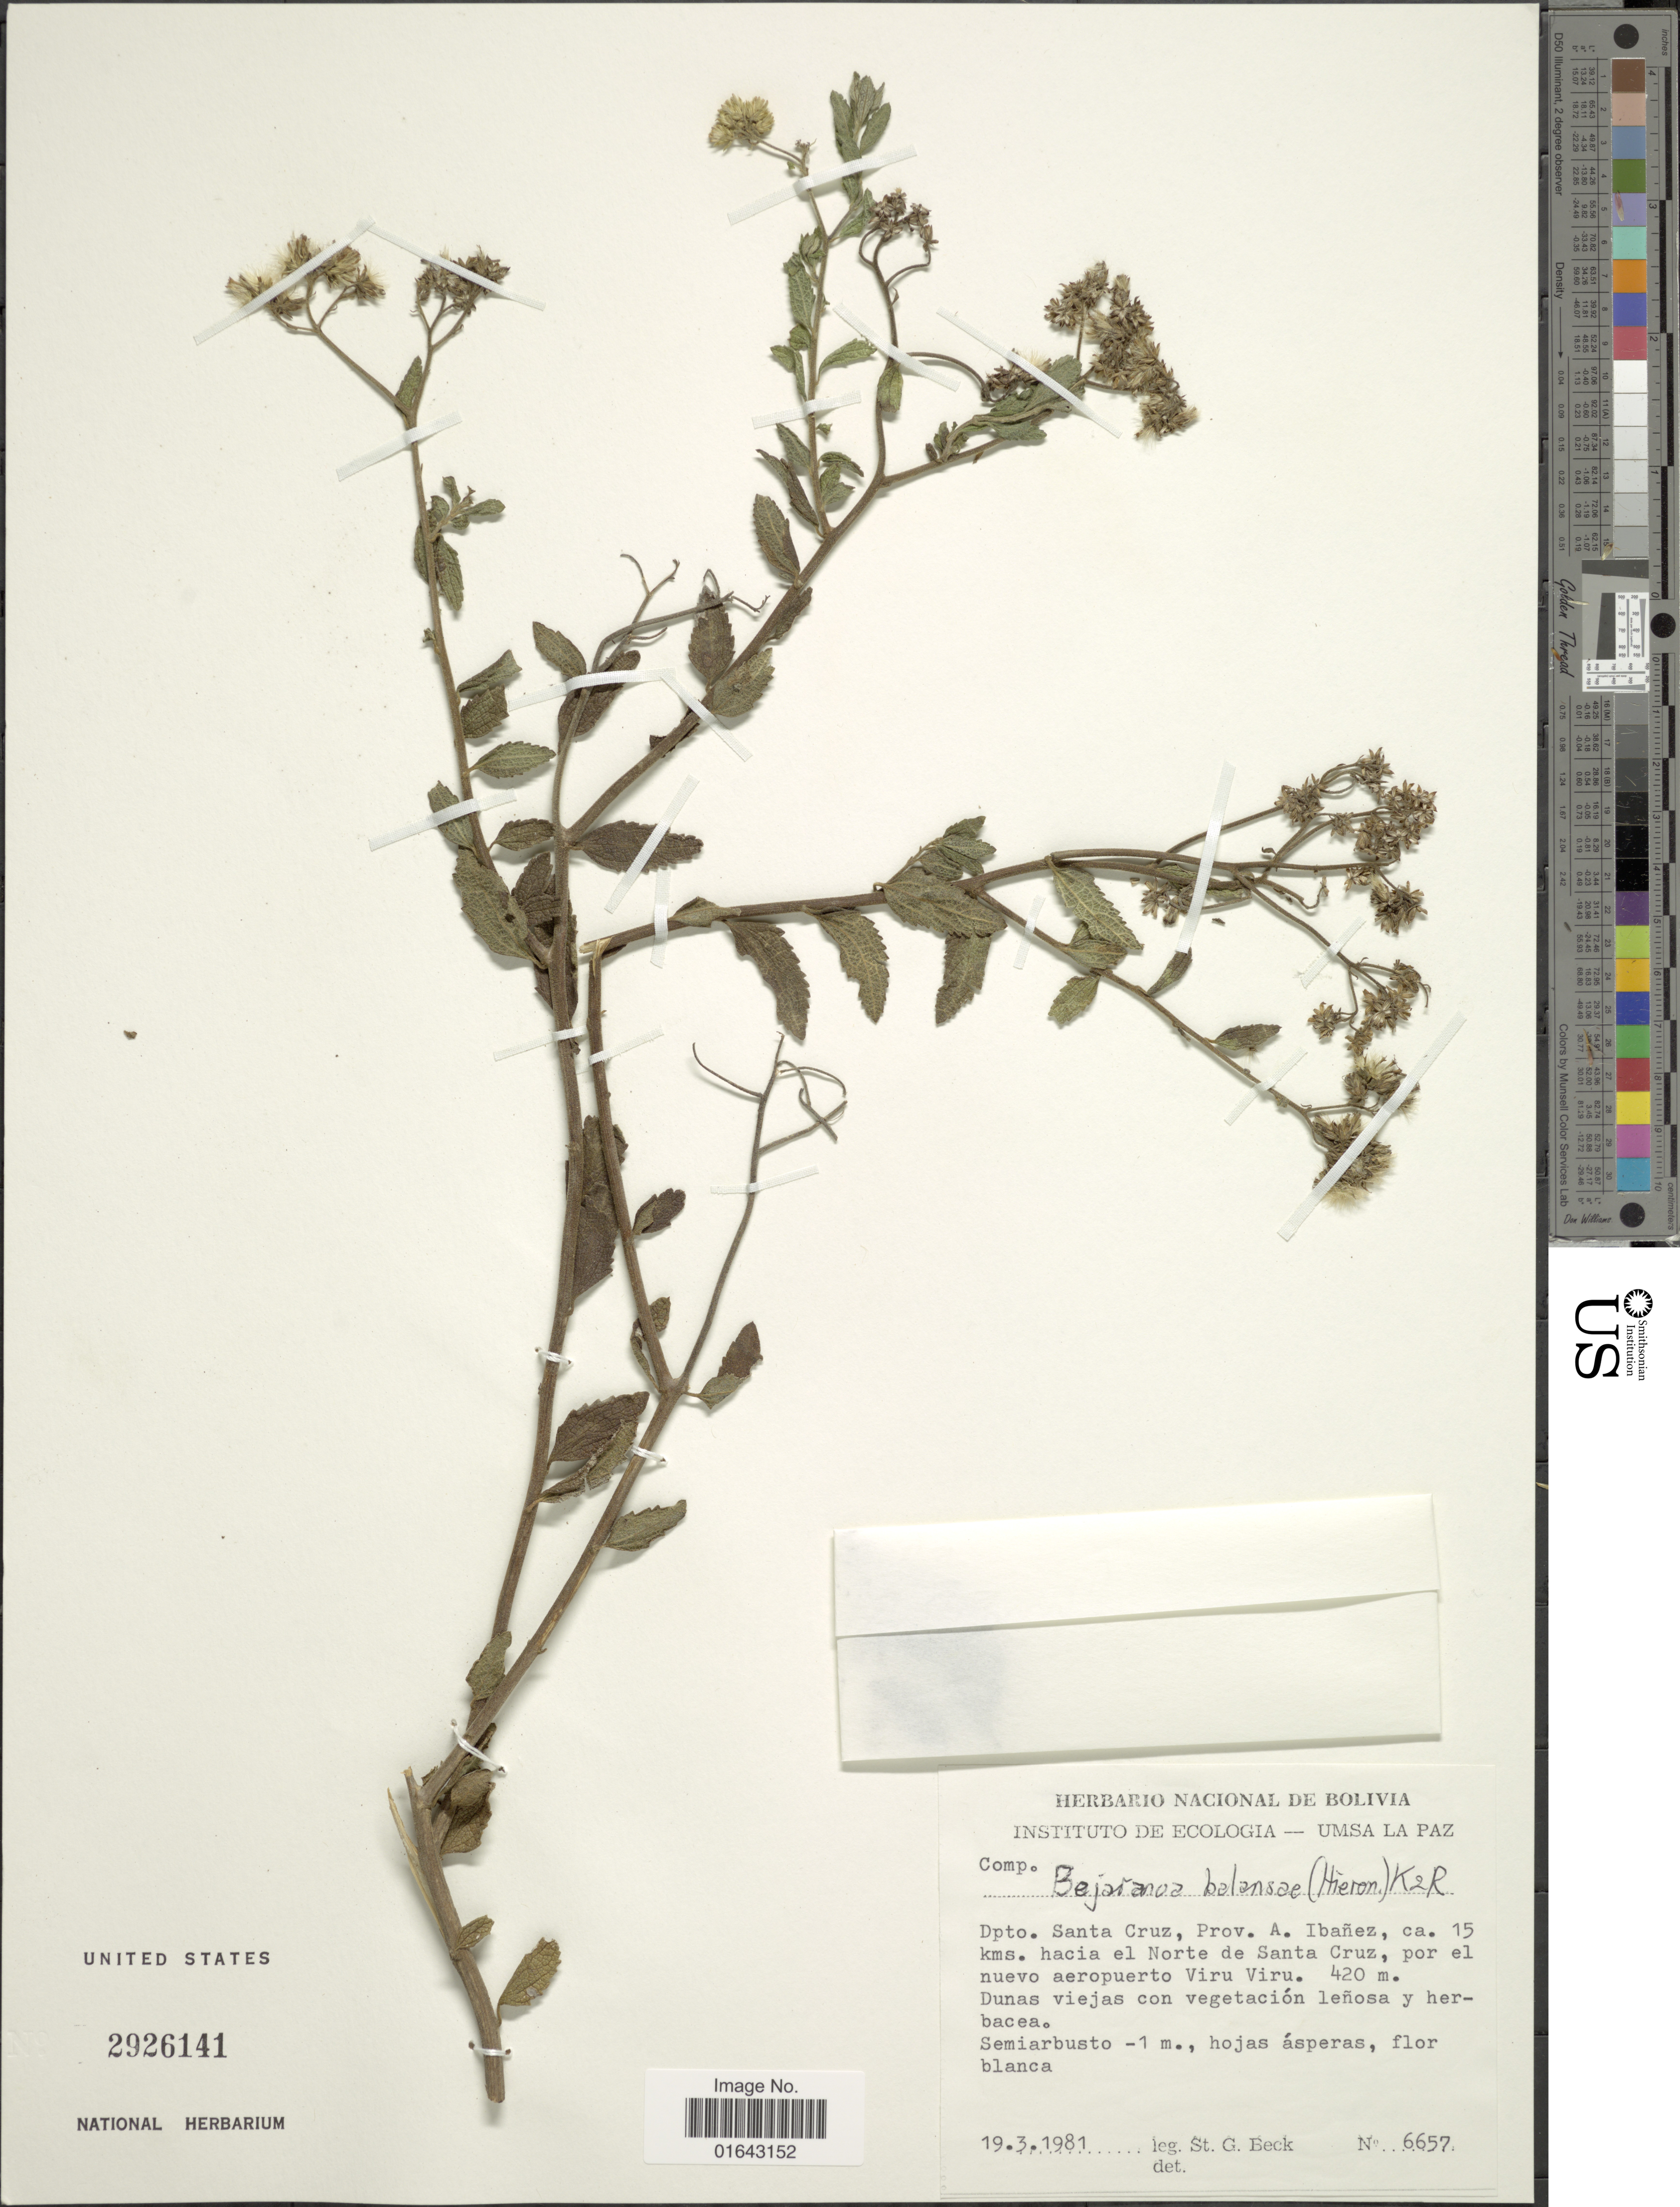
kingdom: Plantae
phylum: Tracheophyta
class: Magnoliopsida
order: Asterales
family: Asteraceae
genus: Bejaranoa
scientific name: Bejaranoa balansae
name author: (Hieron.) R.M. King & H. Rob.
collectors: S. G. Beck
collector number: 6657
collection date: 1981-03-19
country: Bolivia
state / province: Santa Cruz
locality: Dpto. Santa Cruz, Prov. A. Ibañez, ca. 15 kms. hacia el Norte de Santa Cruz, or el nuevo aeropuerto Viru Viru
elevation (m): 420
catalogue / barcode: US 2926141